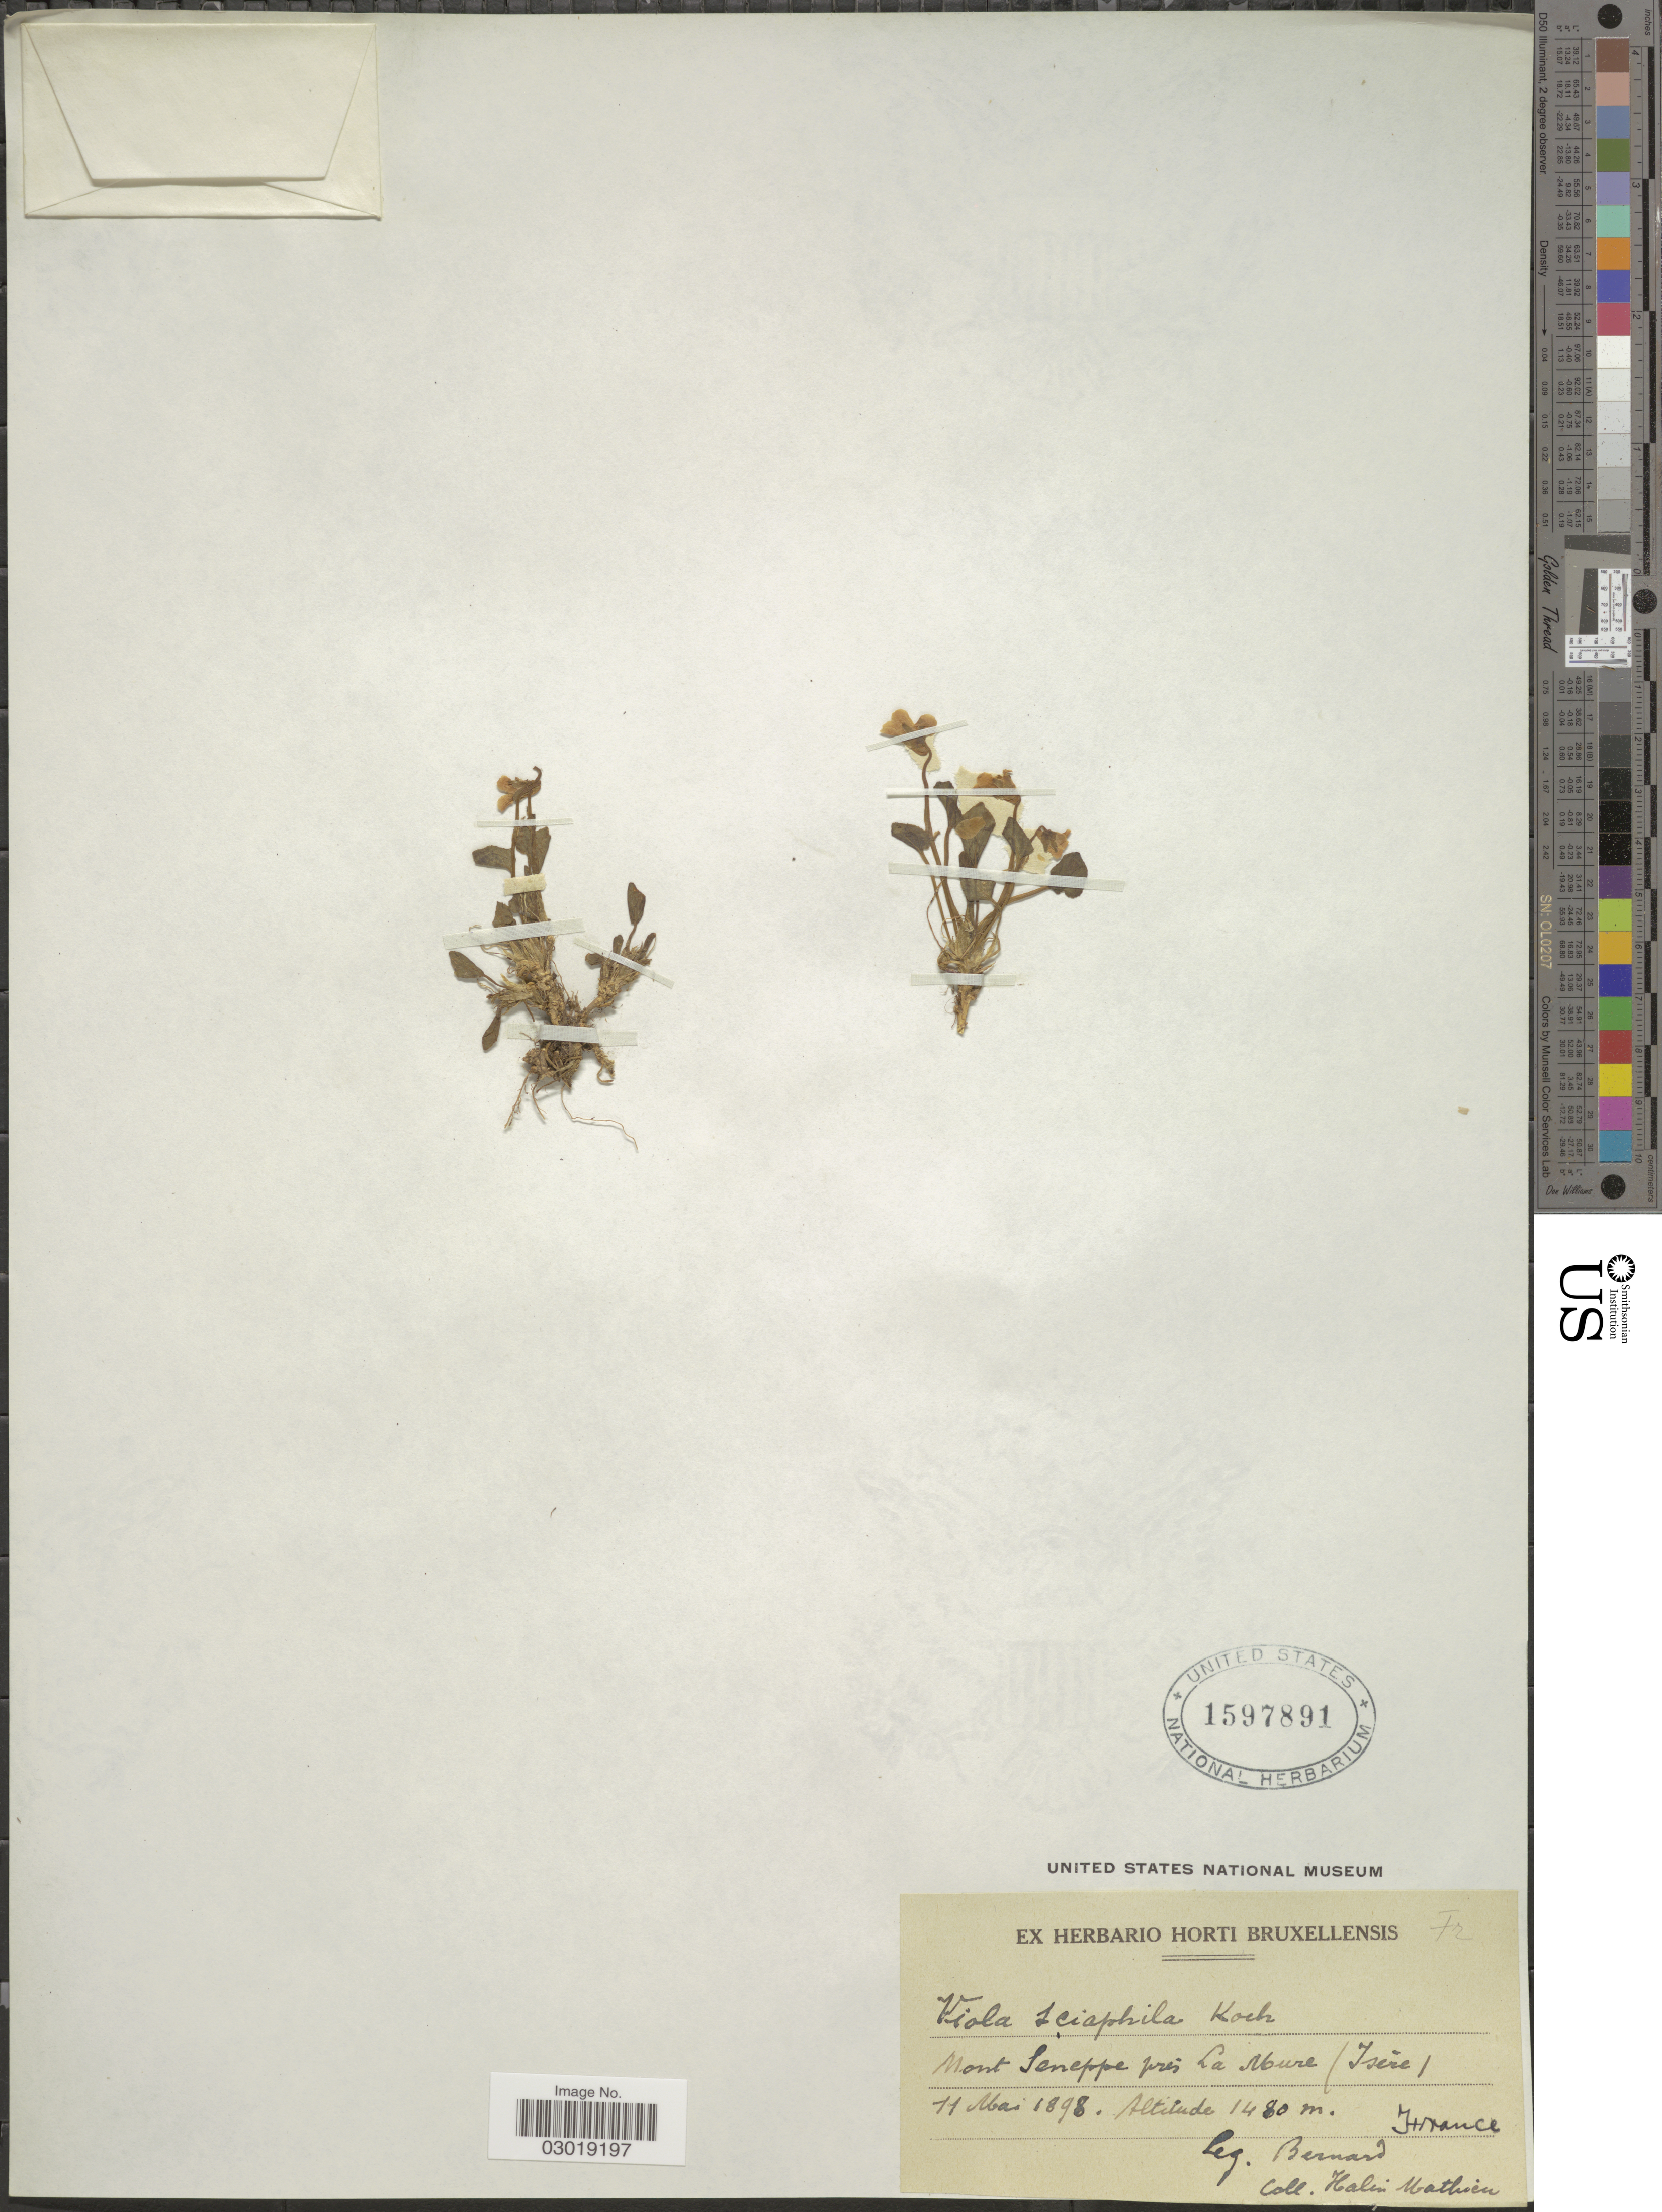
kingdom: Plantae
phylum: Tracheophyta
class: Magnoliopsida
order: Malpighiales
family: Violaceae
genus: Viola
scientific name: Viola sylvestris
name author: Lam.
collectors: -. Bernard & H. Mathien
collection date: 1898-05-11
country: France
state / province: Auvergne-Rhône-Alpes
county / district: Isère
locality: Mont Seneppe prés La Abure (Isére).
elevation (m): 1480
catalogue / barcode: US 1597891